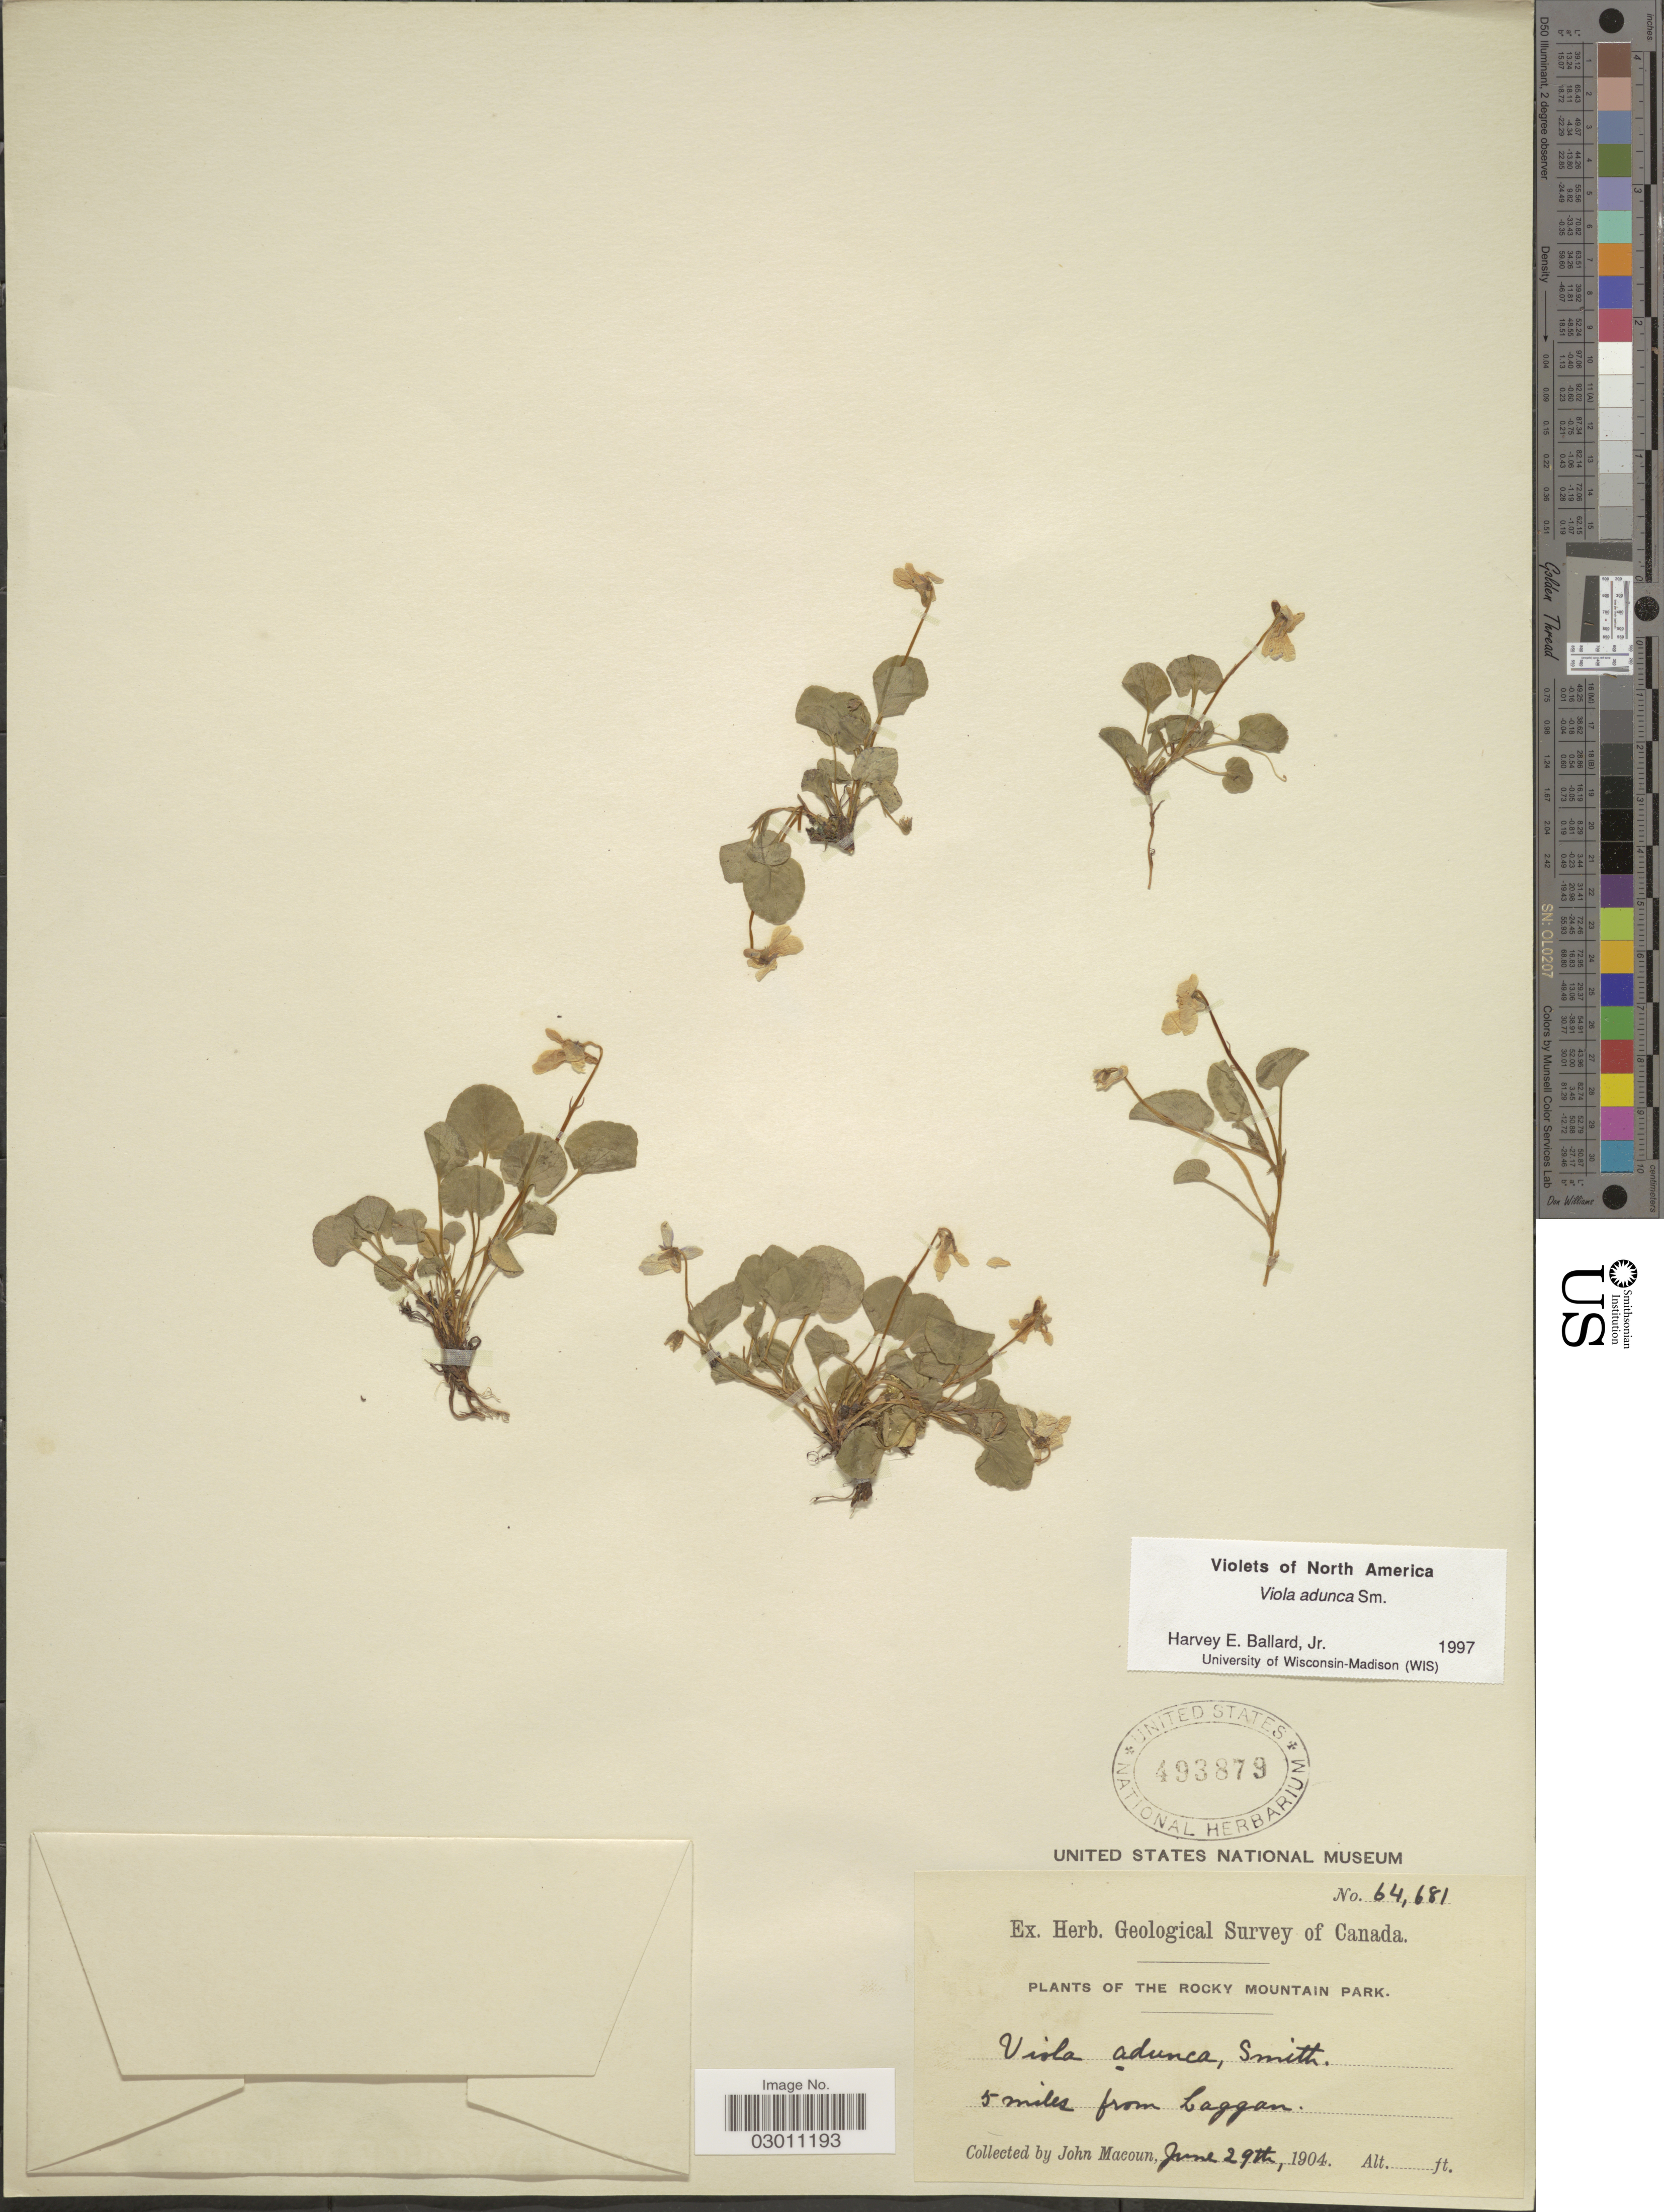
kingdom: Plantae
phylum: Tracheophyta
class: Magnoliopsida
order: Malpighiales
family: Violaceae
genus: Viola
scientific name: Viola adunca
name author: Sm.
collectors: J. Macoun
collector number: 64681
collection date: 1904-06-29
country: Canada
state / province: Alberta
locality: Rocky Mountain Park. 5 miles from Laggan.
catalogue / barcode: US 493879